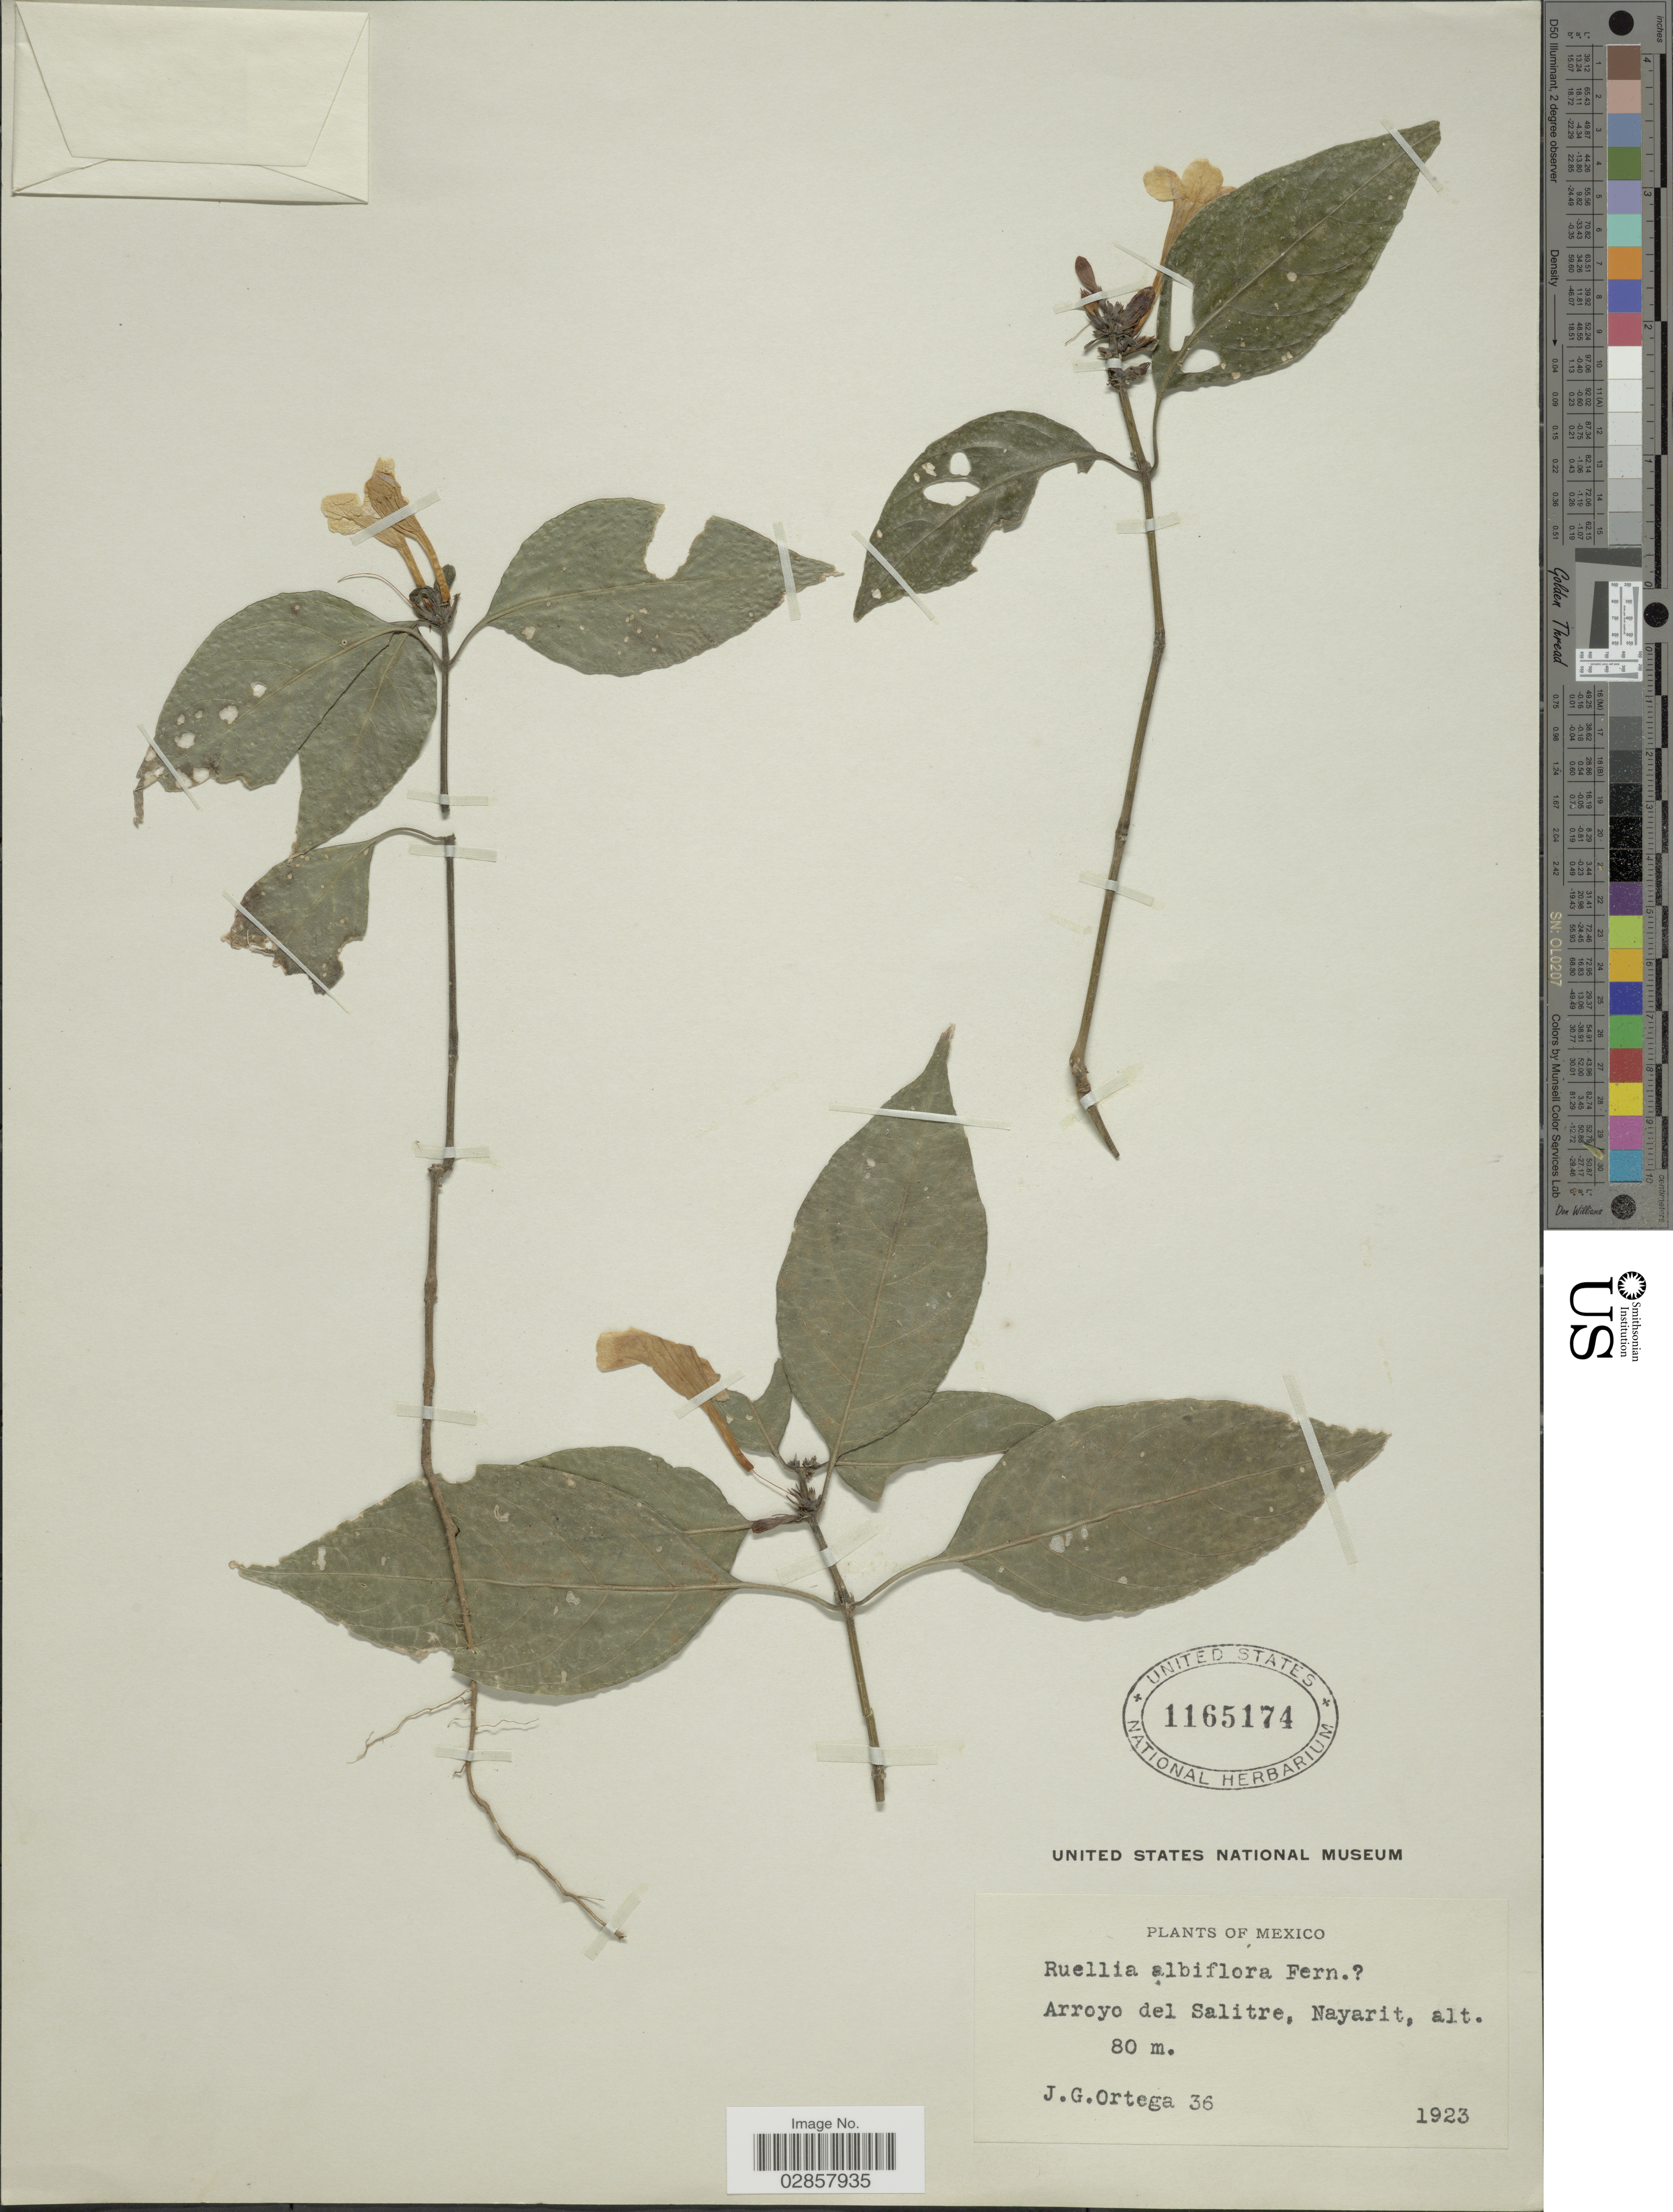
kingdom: Plantae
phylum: Tracheophyta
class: Magnoliopsida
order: Lamiales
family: Acanthaceae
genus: Ruellia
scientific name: Ruellia oaxacana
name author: Leonard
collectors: J. Ortega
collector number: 36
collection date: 1923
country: Mexico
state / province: Nayarit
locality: Arroyo del Salitre.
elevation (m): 80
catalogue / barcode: US 1165174